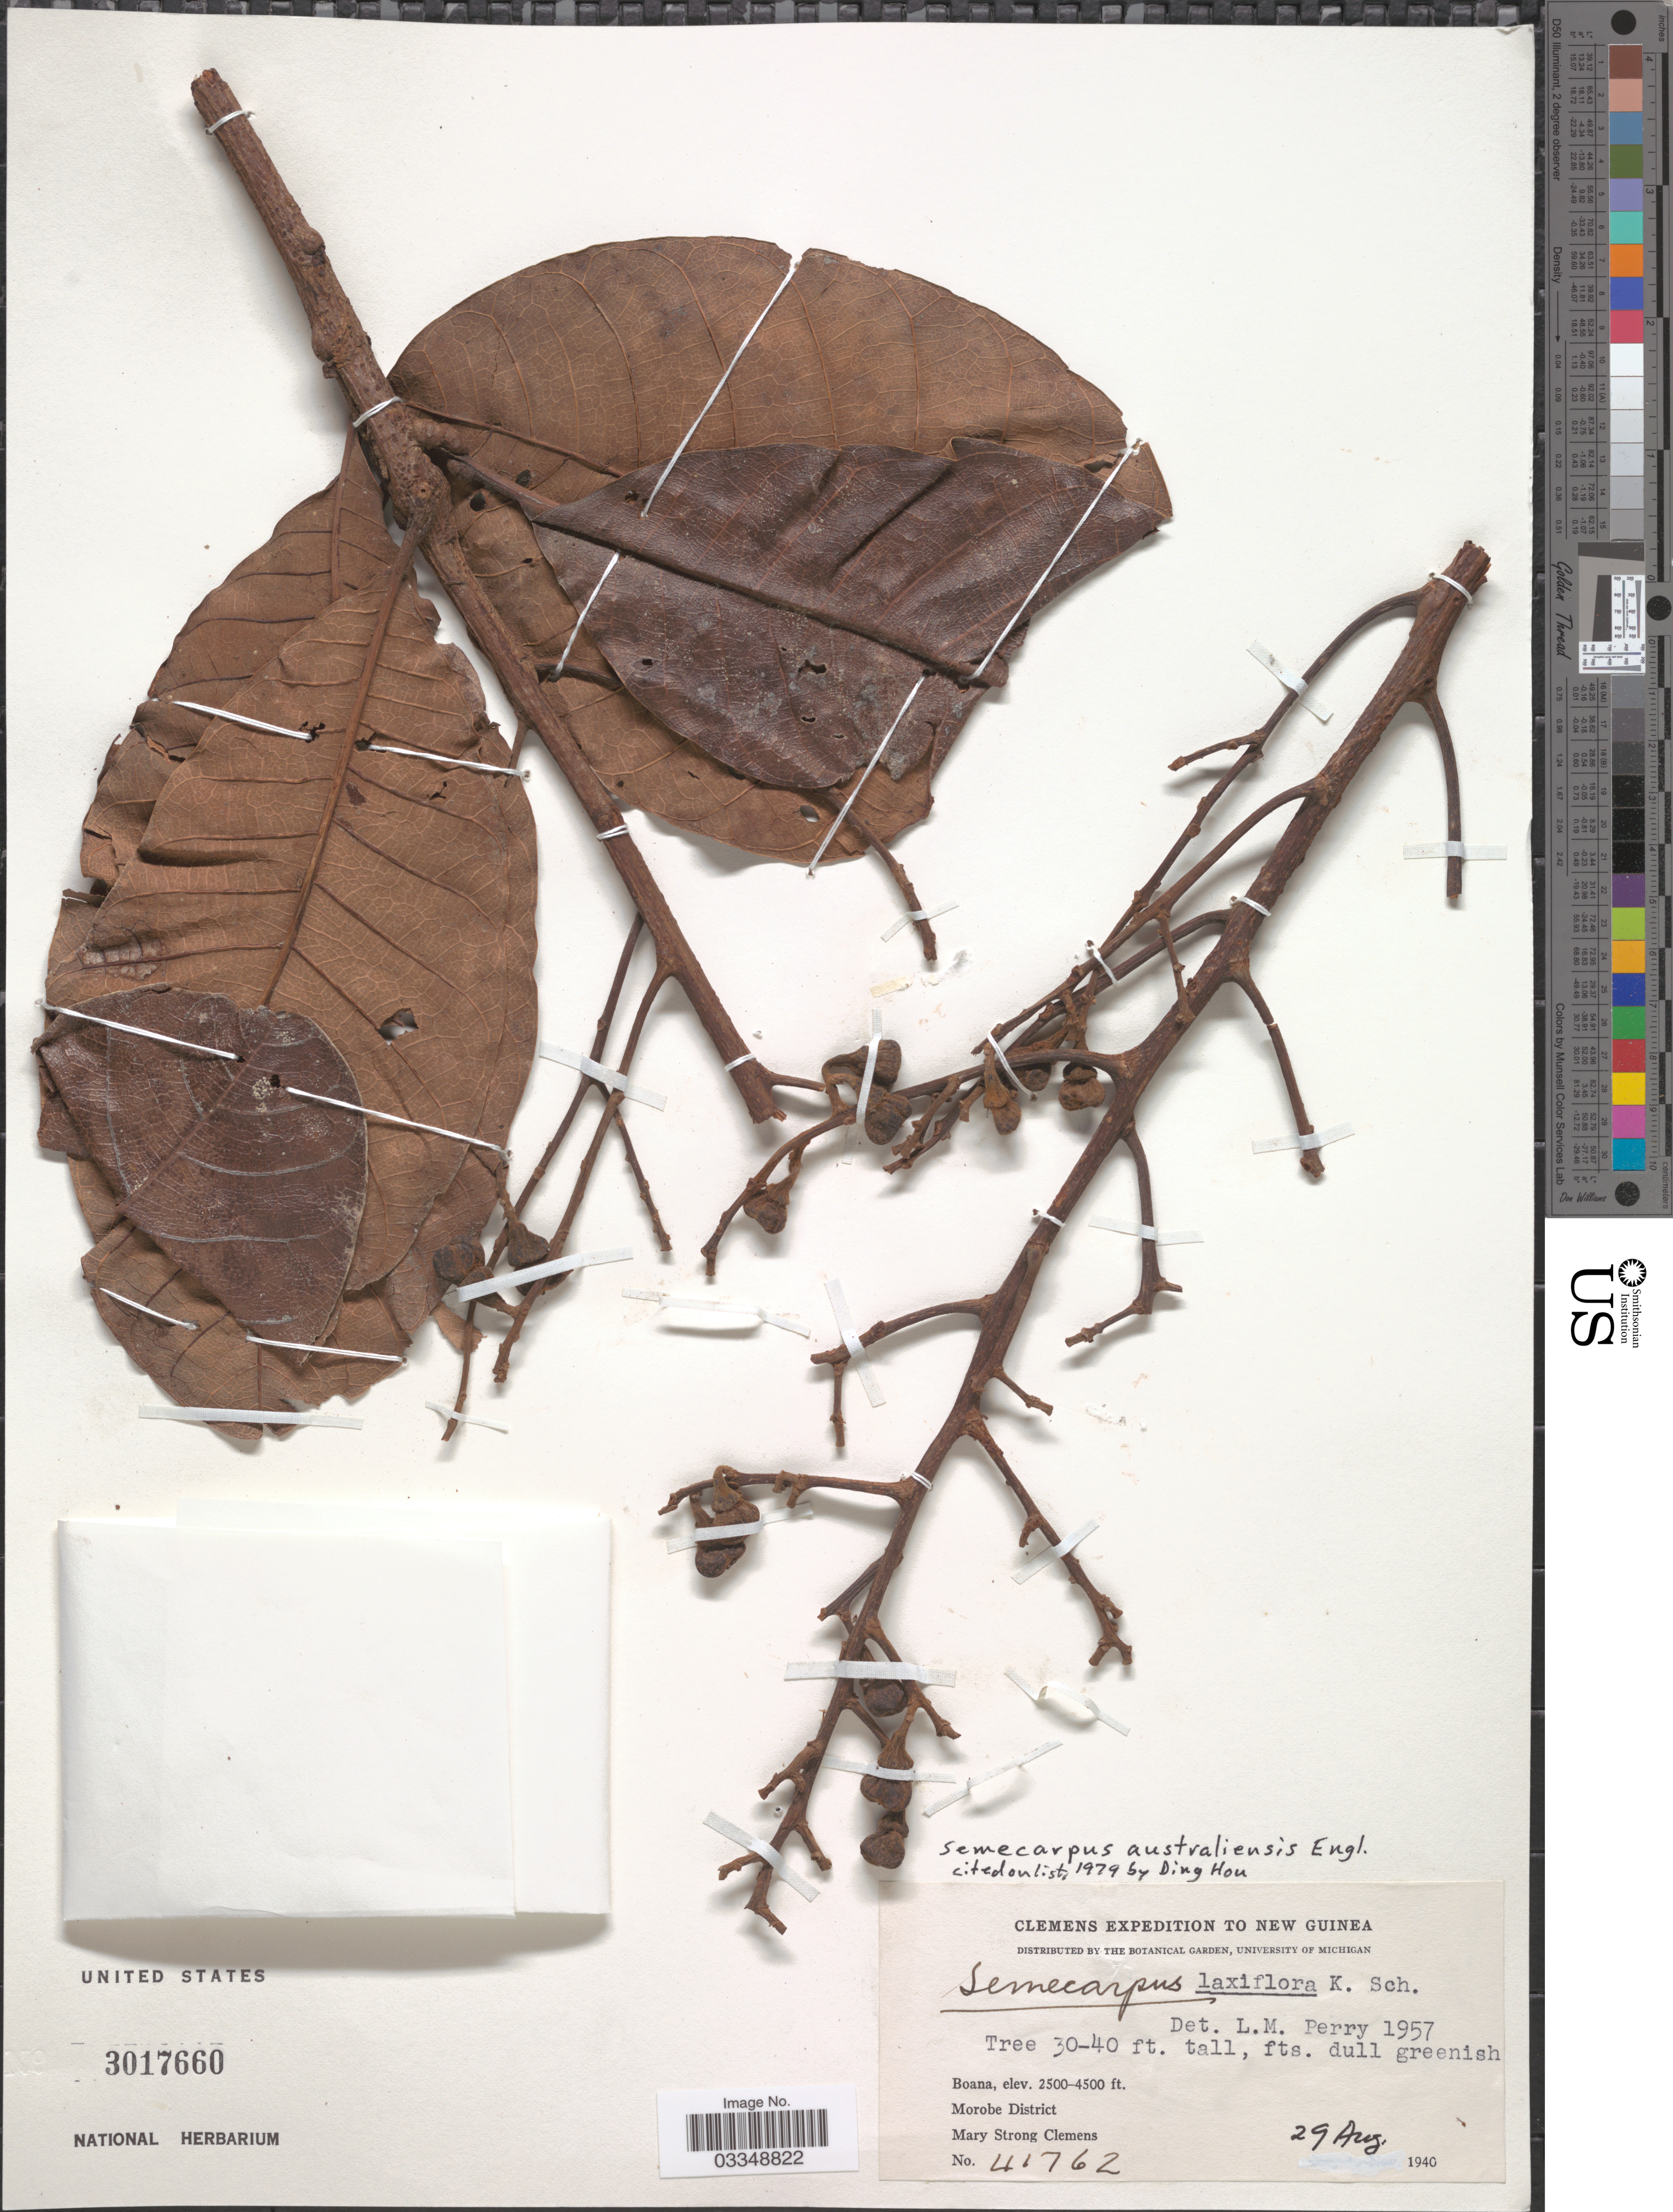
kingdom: Plantae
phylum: Tracheophyta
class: Magnoliopsida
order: Sapindales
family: Anacardiaceae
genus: Semecarpus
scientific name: Semecarpus australiensis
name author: Engl.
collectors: M. S. Clemens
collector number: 41762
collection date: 1940-08-29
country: Papua New Guinea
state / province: Morobe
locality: New Guinea. Boana. Morobe District.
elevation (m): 762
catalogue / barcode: US 3017660